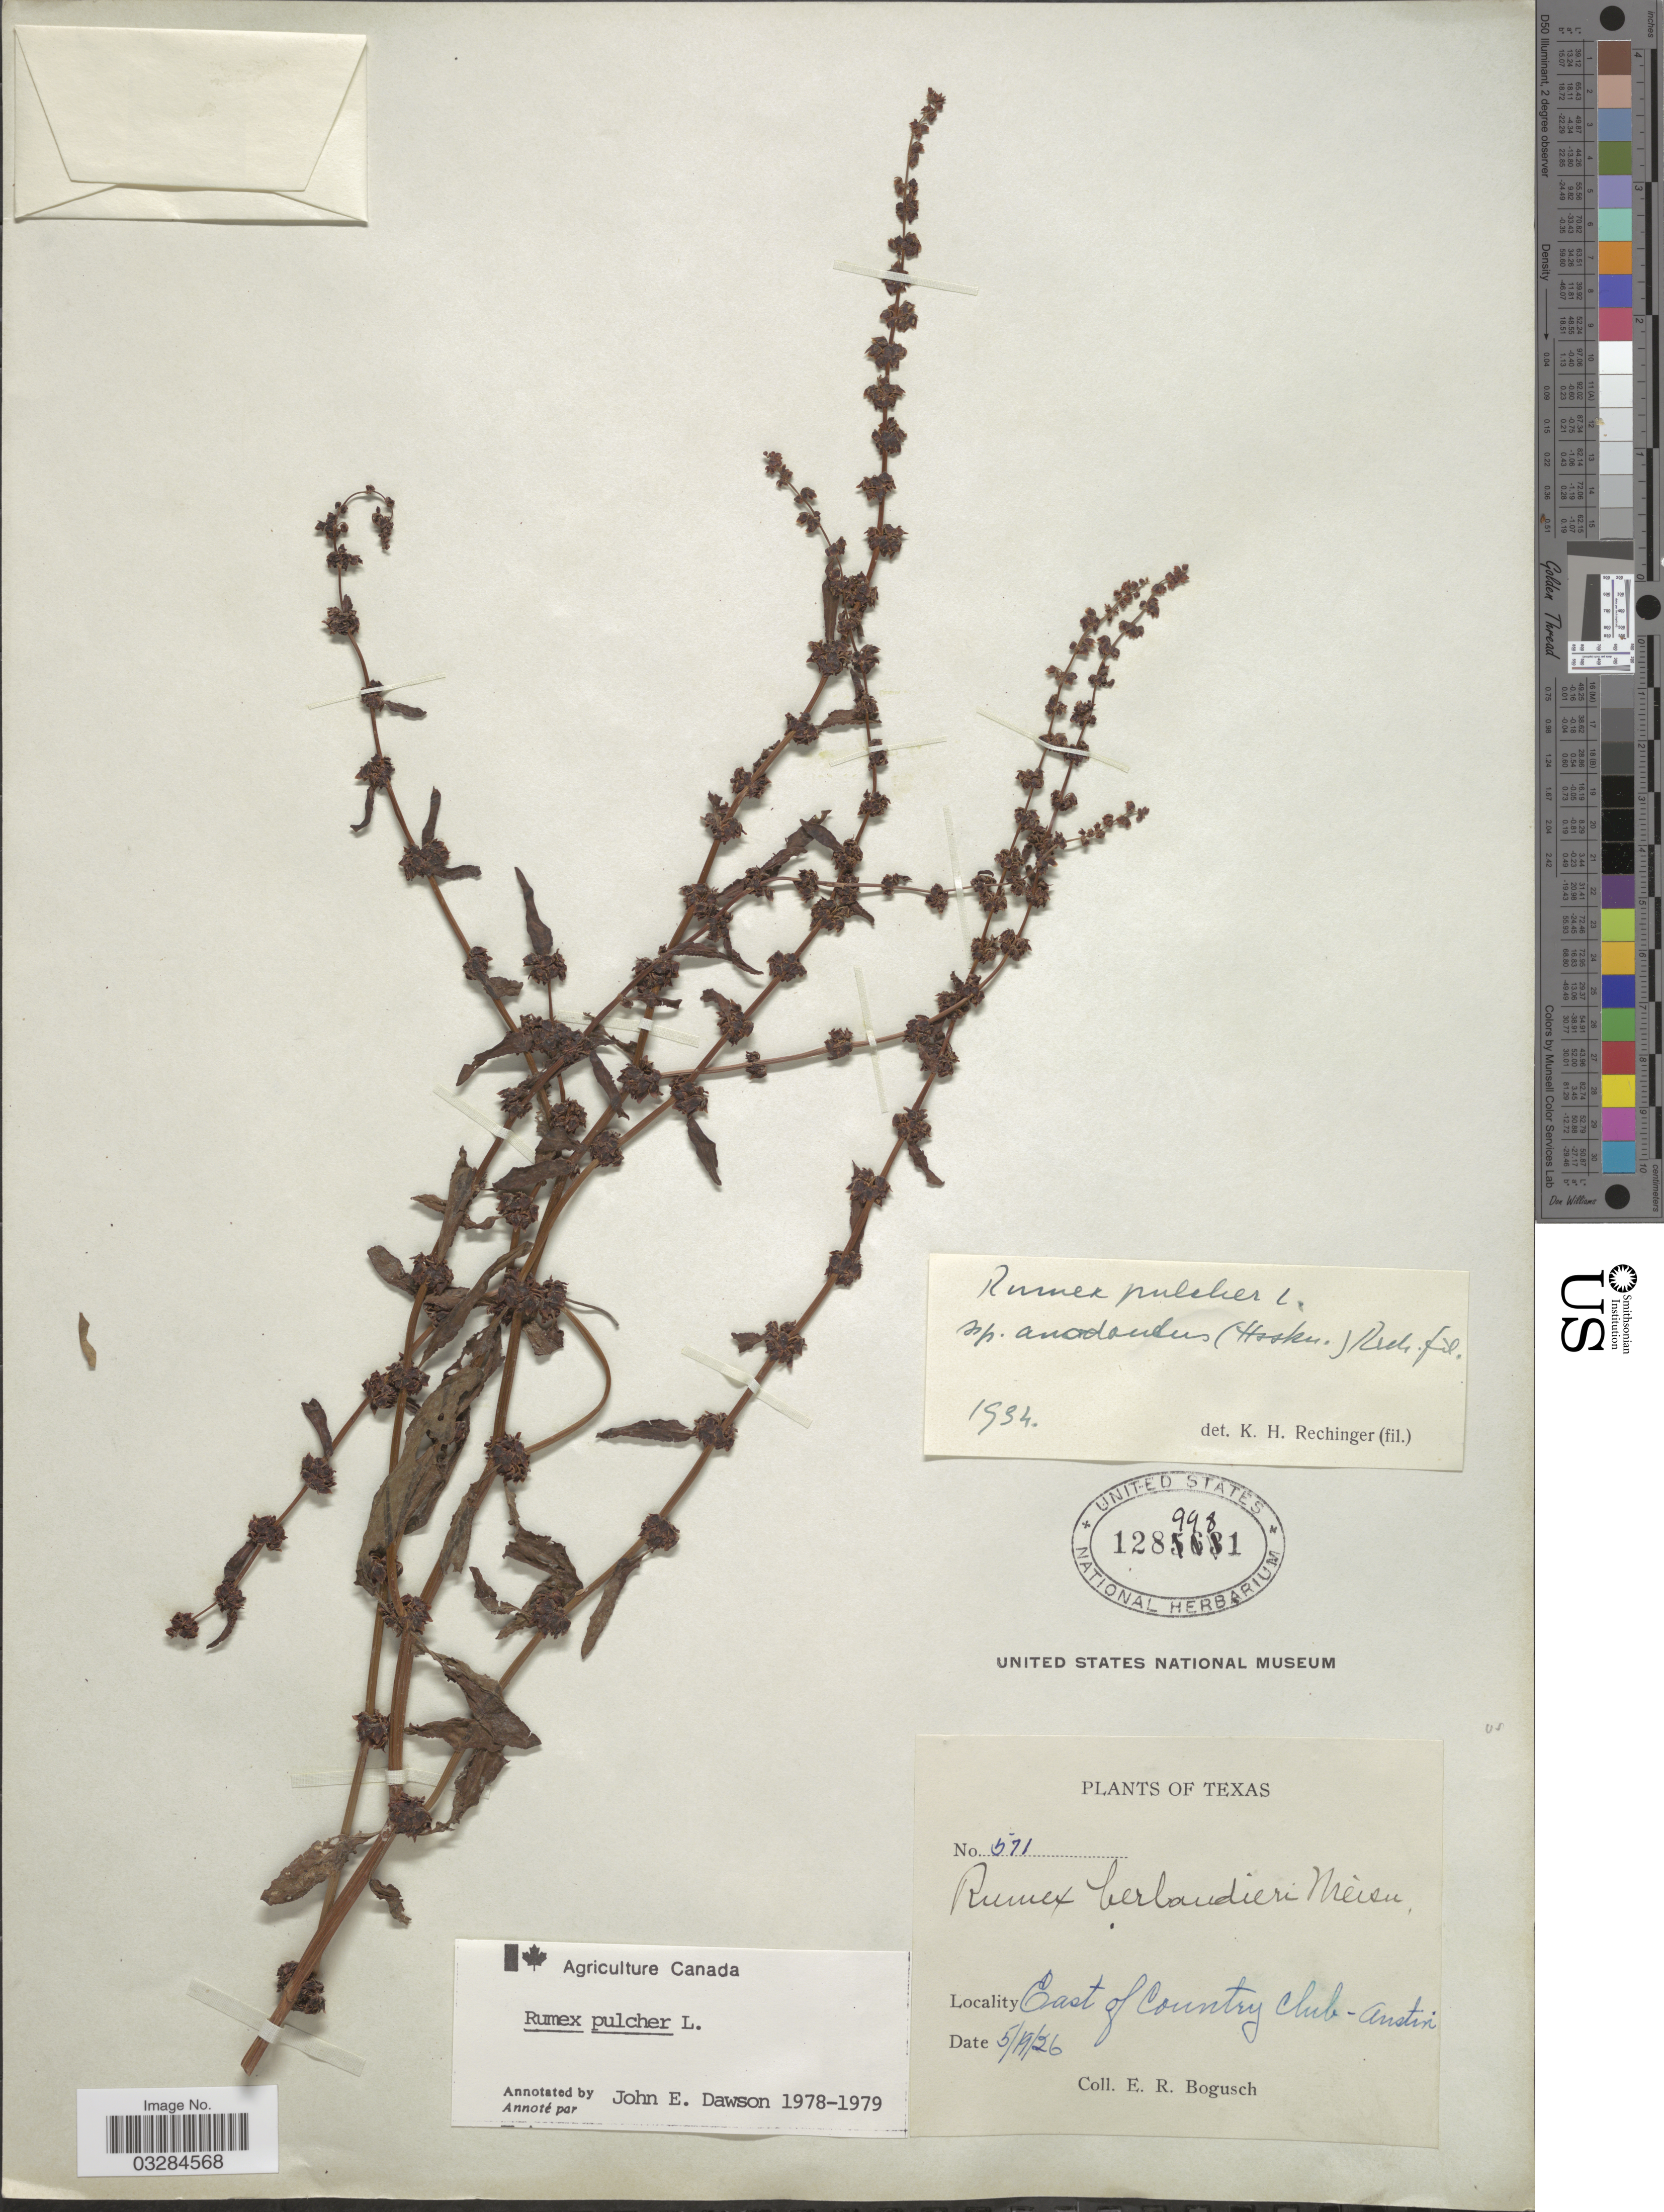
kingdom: Plantae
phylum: Tracheophyta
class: Magnoliopsida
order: Caryophyllales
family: Polygonaceae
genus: Rumex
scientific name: Rumex pulcher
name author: L.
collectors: E. Bogusch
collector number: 571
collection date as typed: Transcribed d/m/y: 19/5/26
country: United States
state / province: Texas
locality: East of Country Club - Austin.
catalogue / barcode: US 1289481